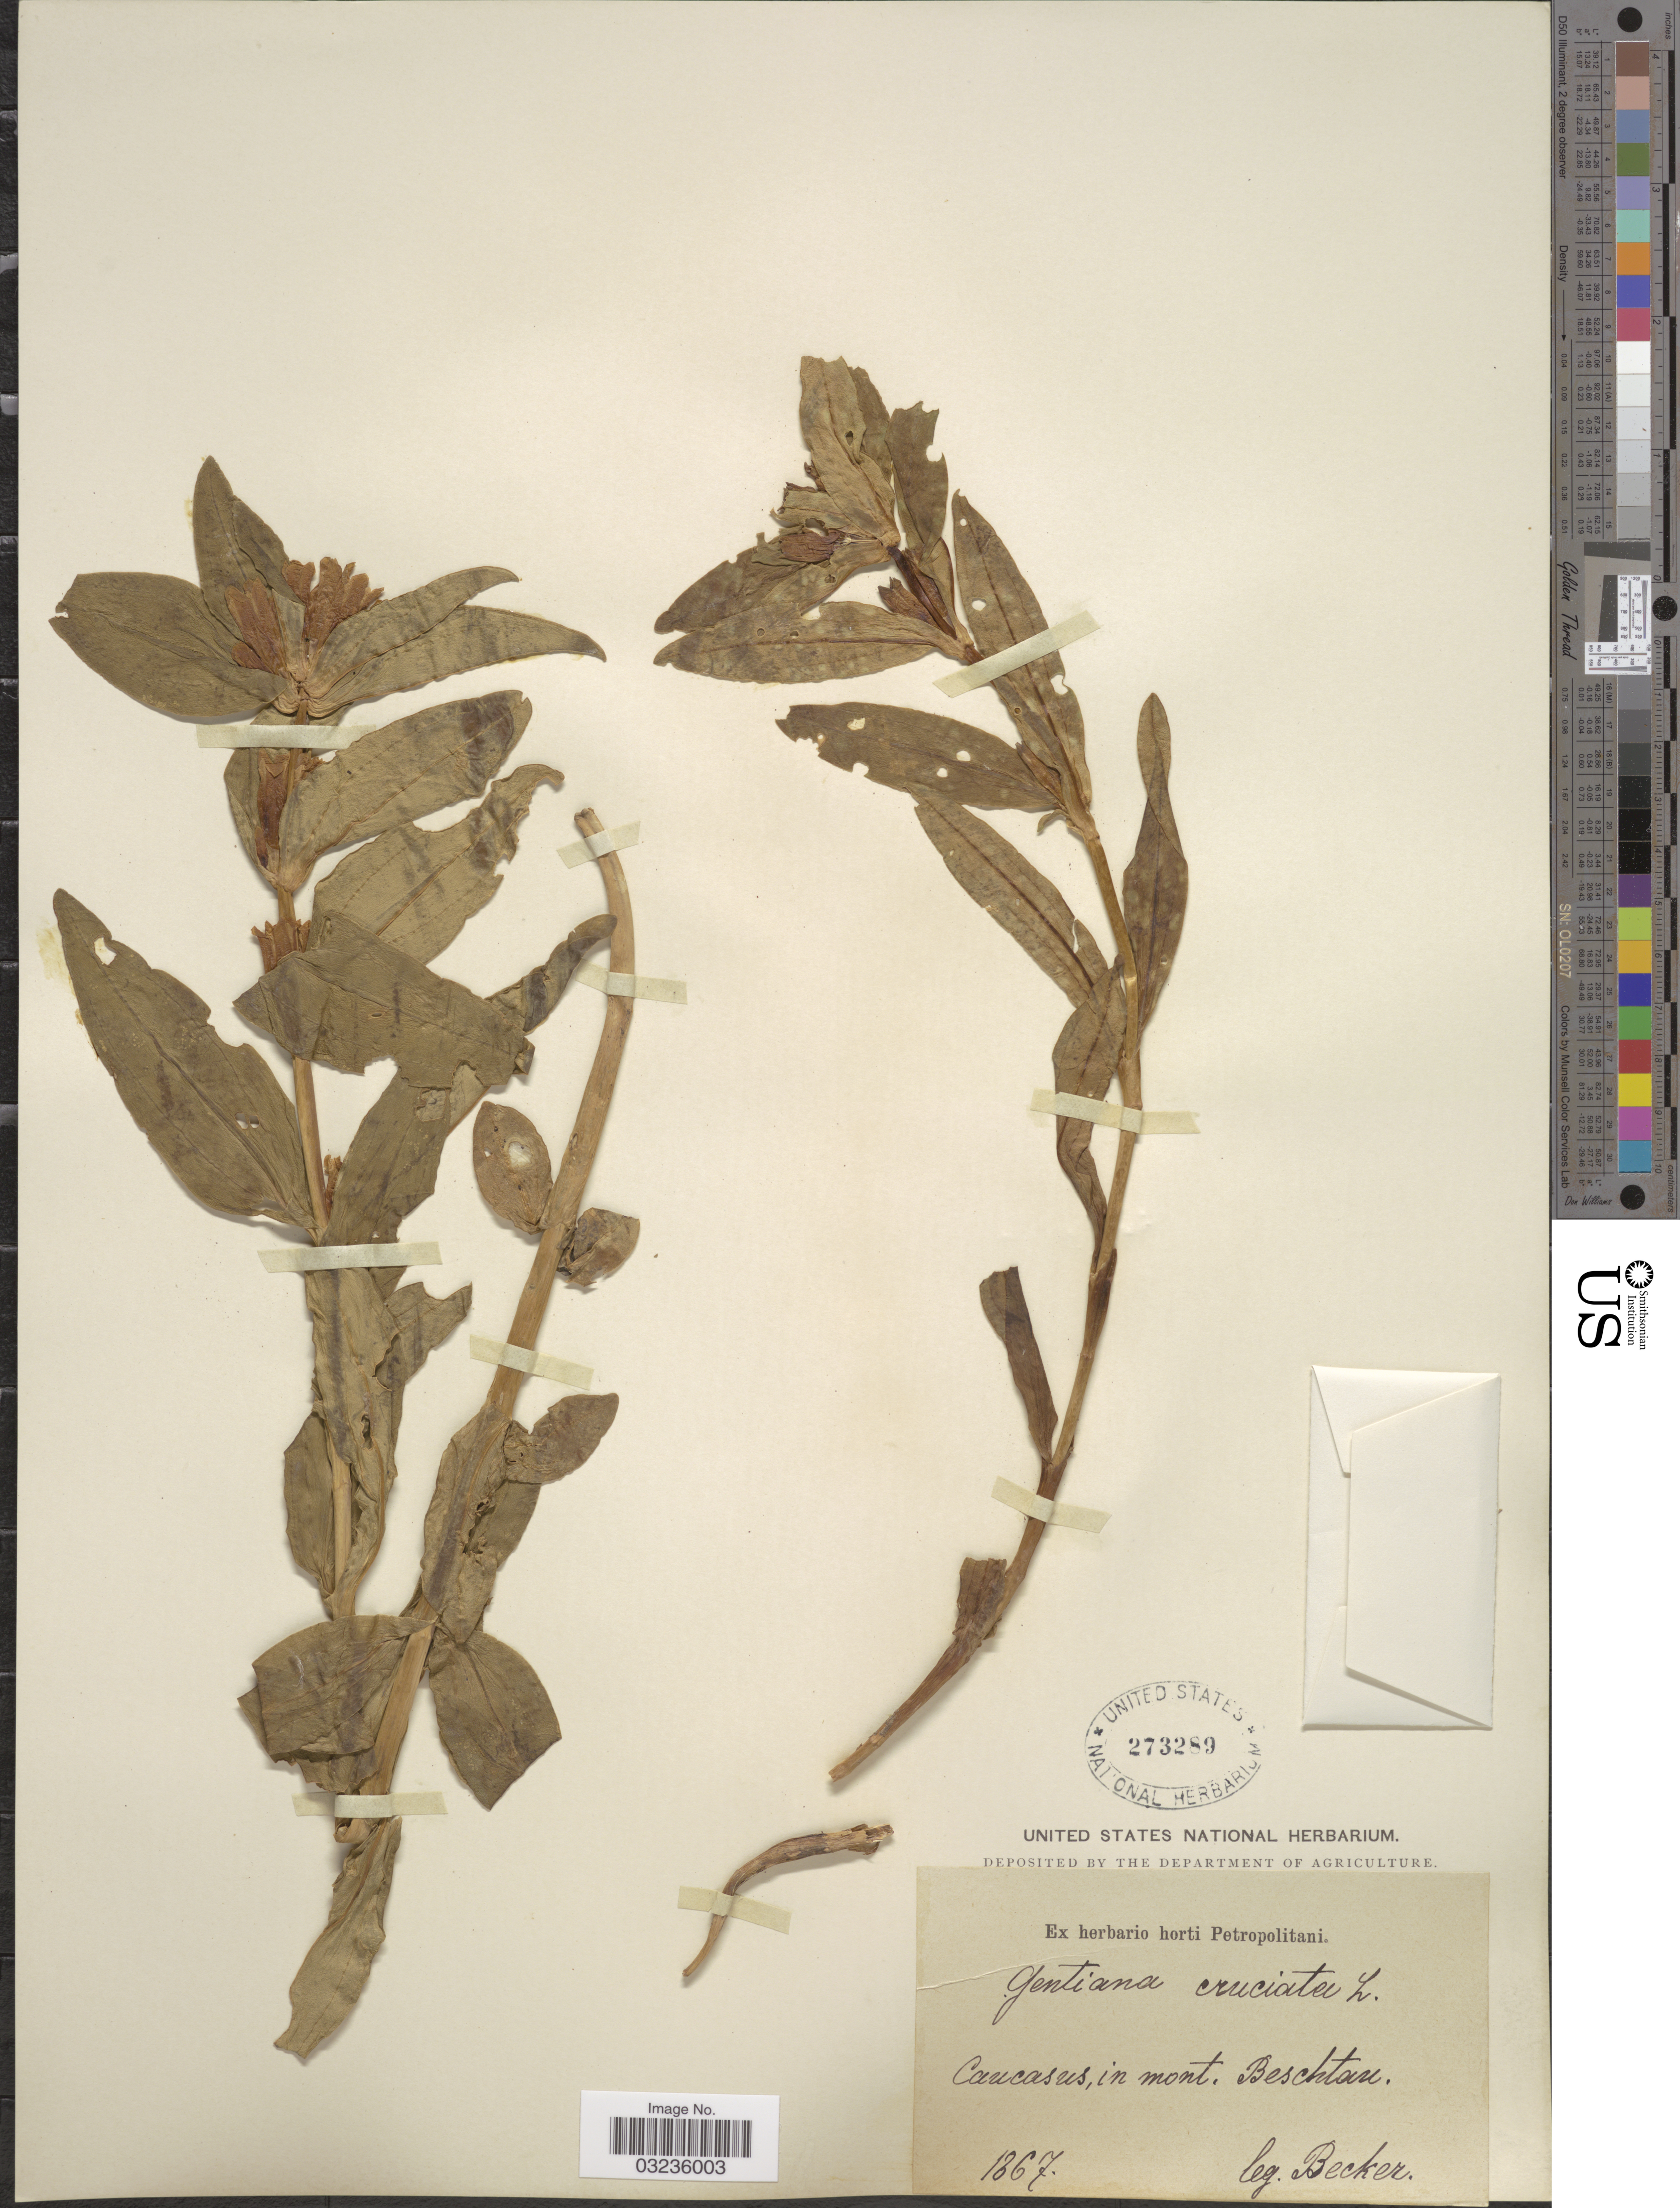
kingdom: Plantae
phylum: Tracheophyta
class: Magnoliopsida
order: Gentianales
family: Gentianaceae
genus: Gentiana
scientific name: Gentiana cruciata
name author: L.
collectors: -. Becker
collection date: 1867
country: Russian Federation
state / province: Stavropol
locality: Caucasus, in mont. Beschtau.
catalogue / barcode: US 273289